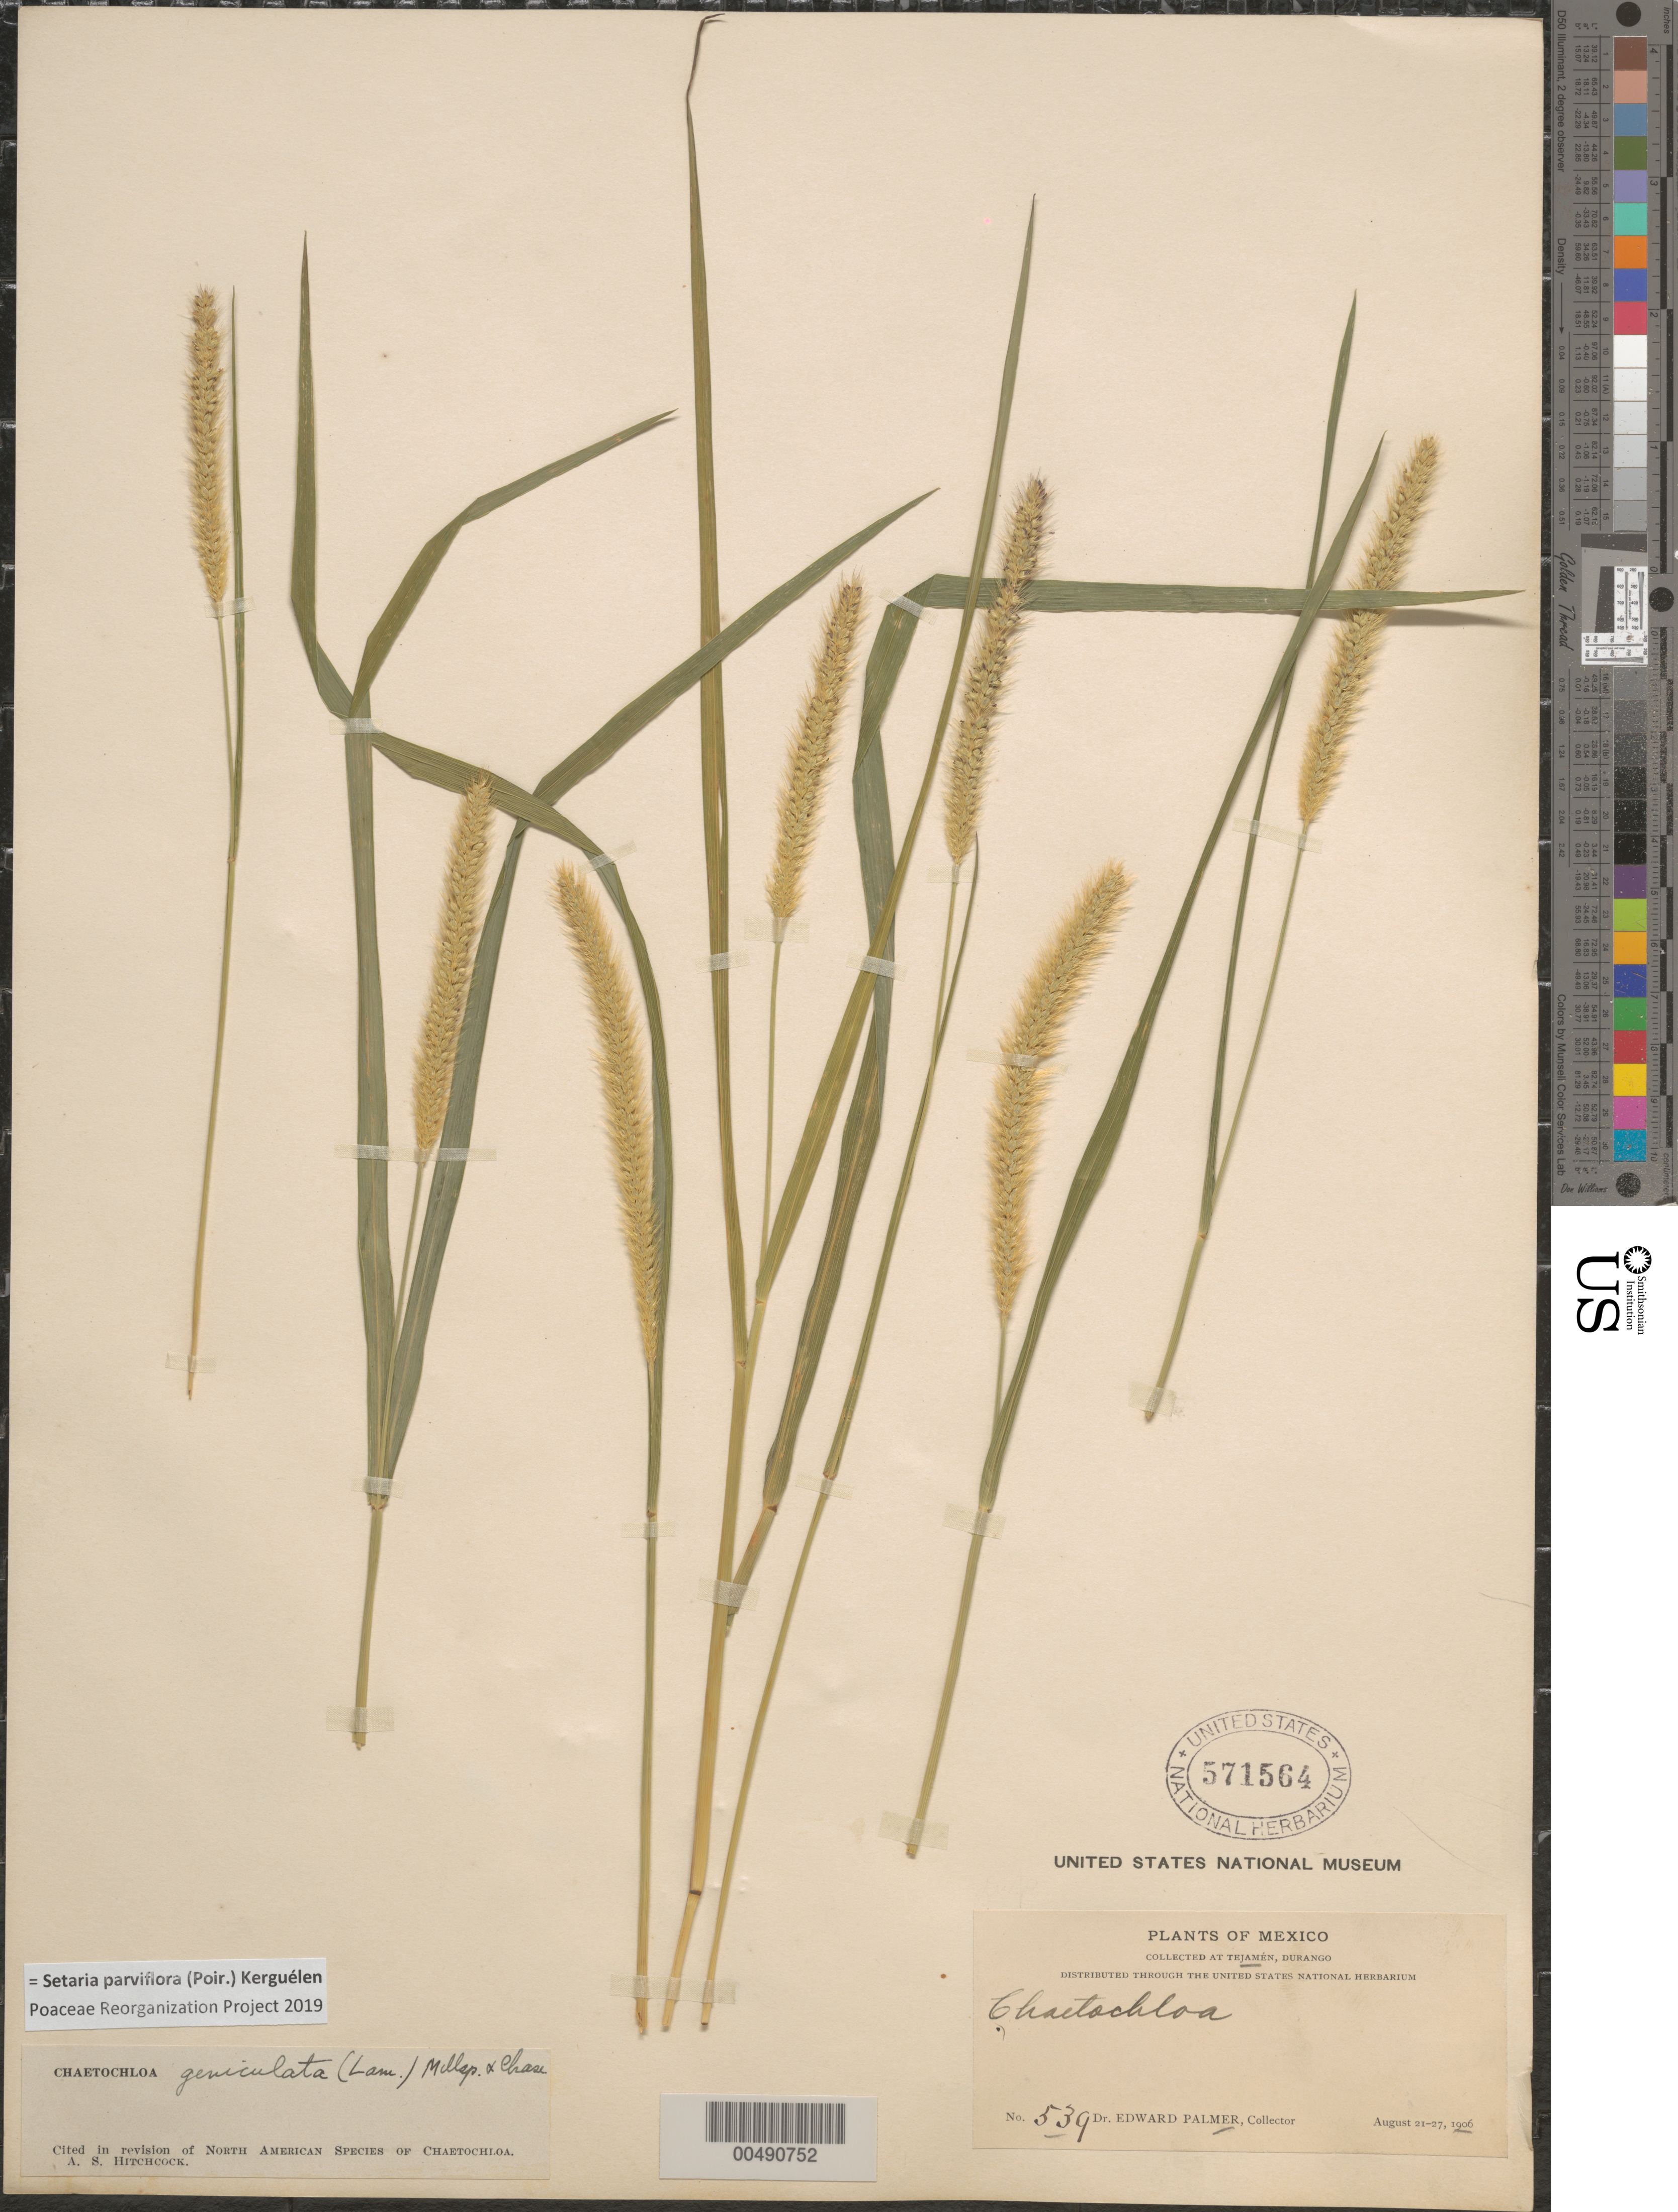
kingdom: Plantae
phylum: Tracheophyta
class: Liliopsida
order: Poales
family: Poaceae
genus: Setaria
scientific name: Setaria parviflora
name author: (Poir.) Kerguélen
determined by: Poaceae Reorganization Project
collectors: E. Palmer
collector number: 539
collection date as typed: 21 Aug 1906 to 27 Aug 1906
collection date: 1906-08-21/1906-08-27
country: Mexico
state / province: Durango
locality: At Tejamén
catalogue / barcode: US 571564